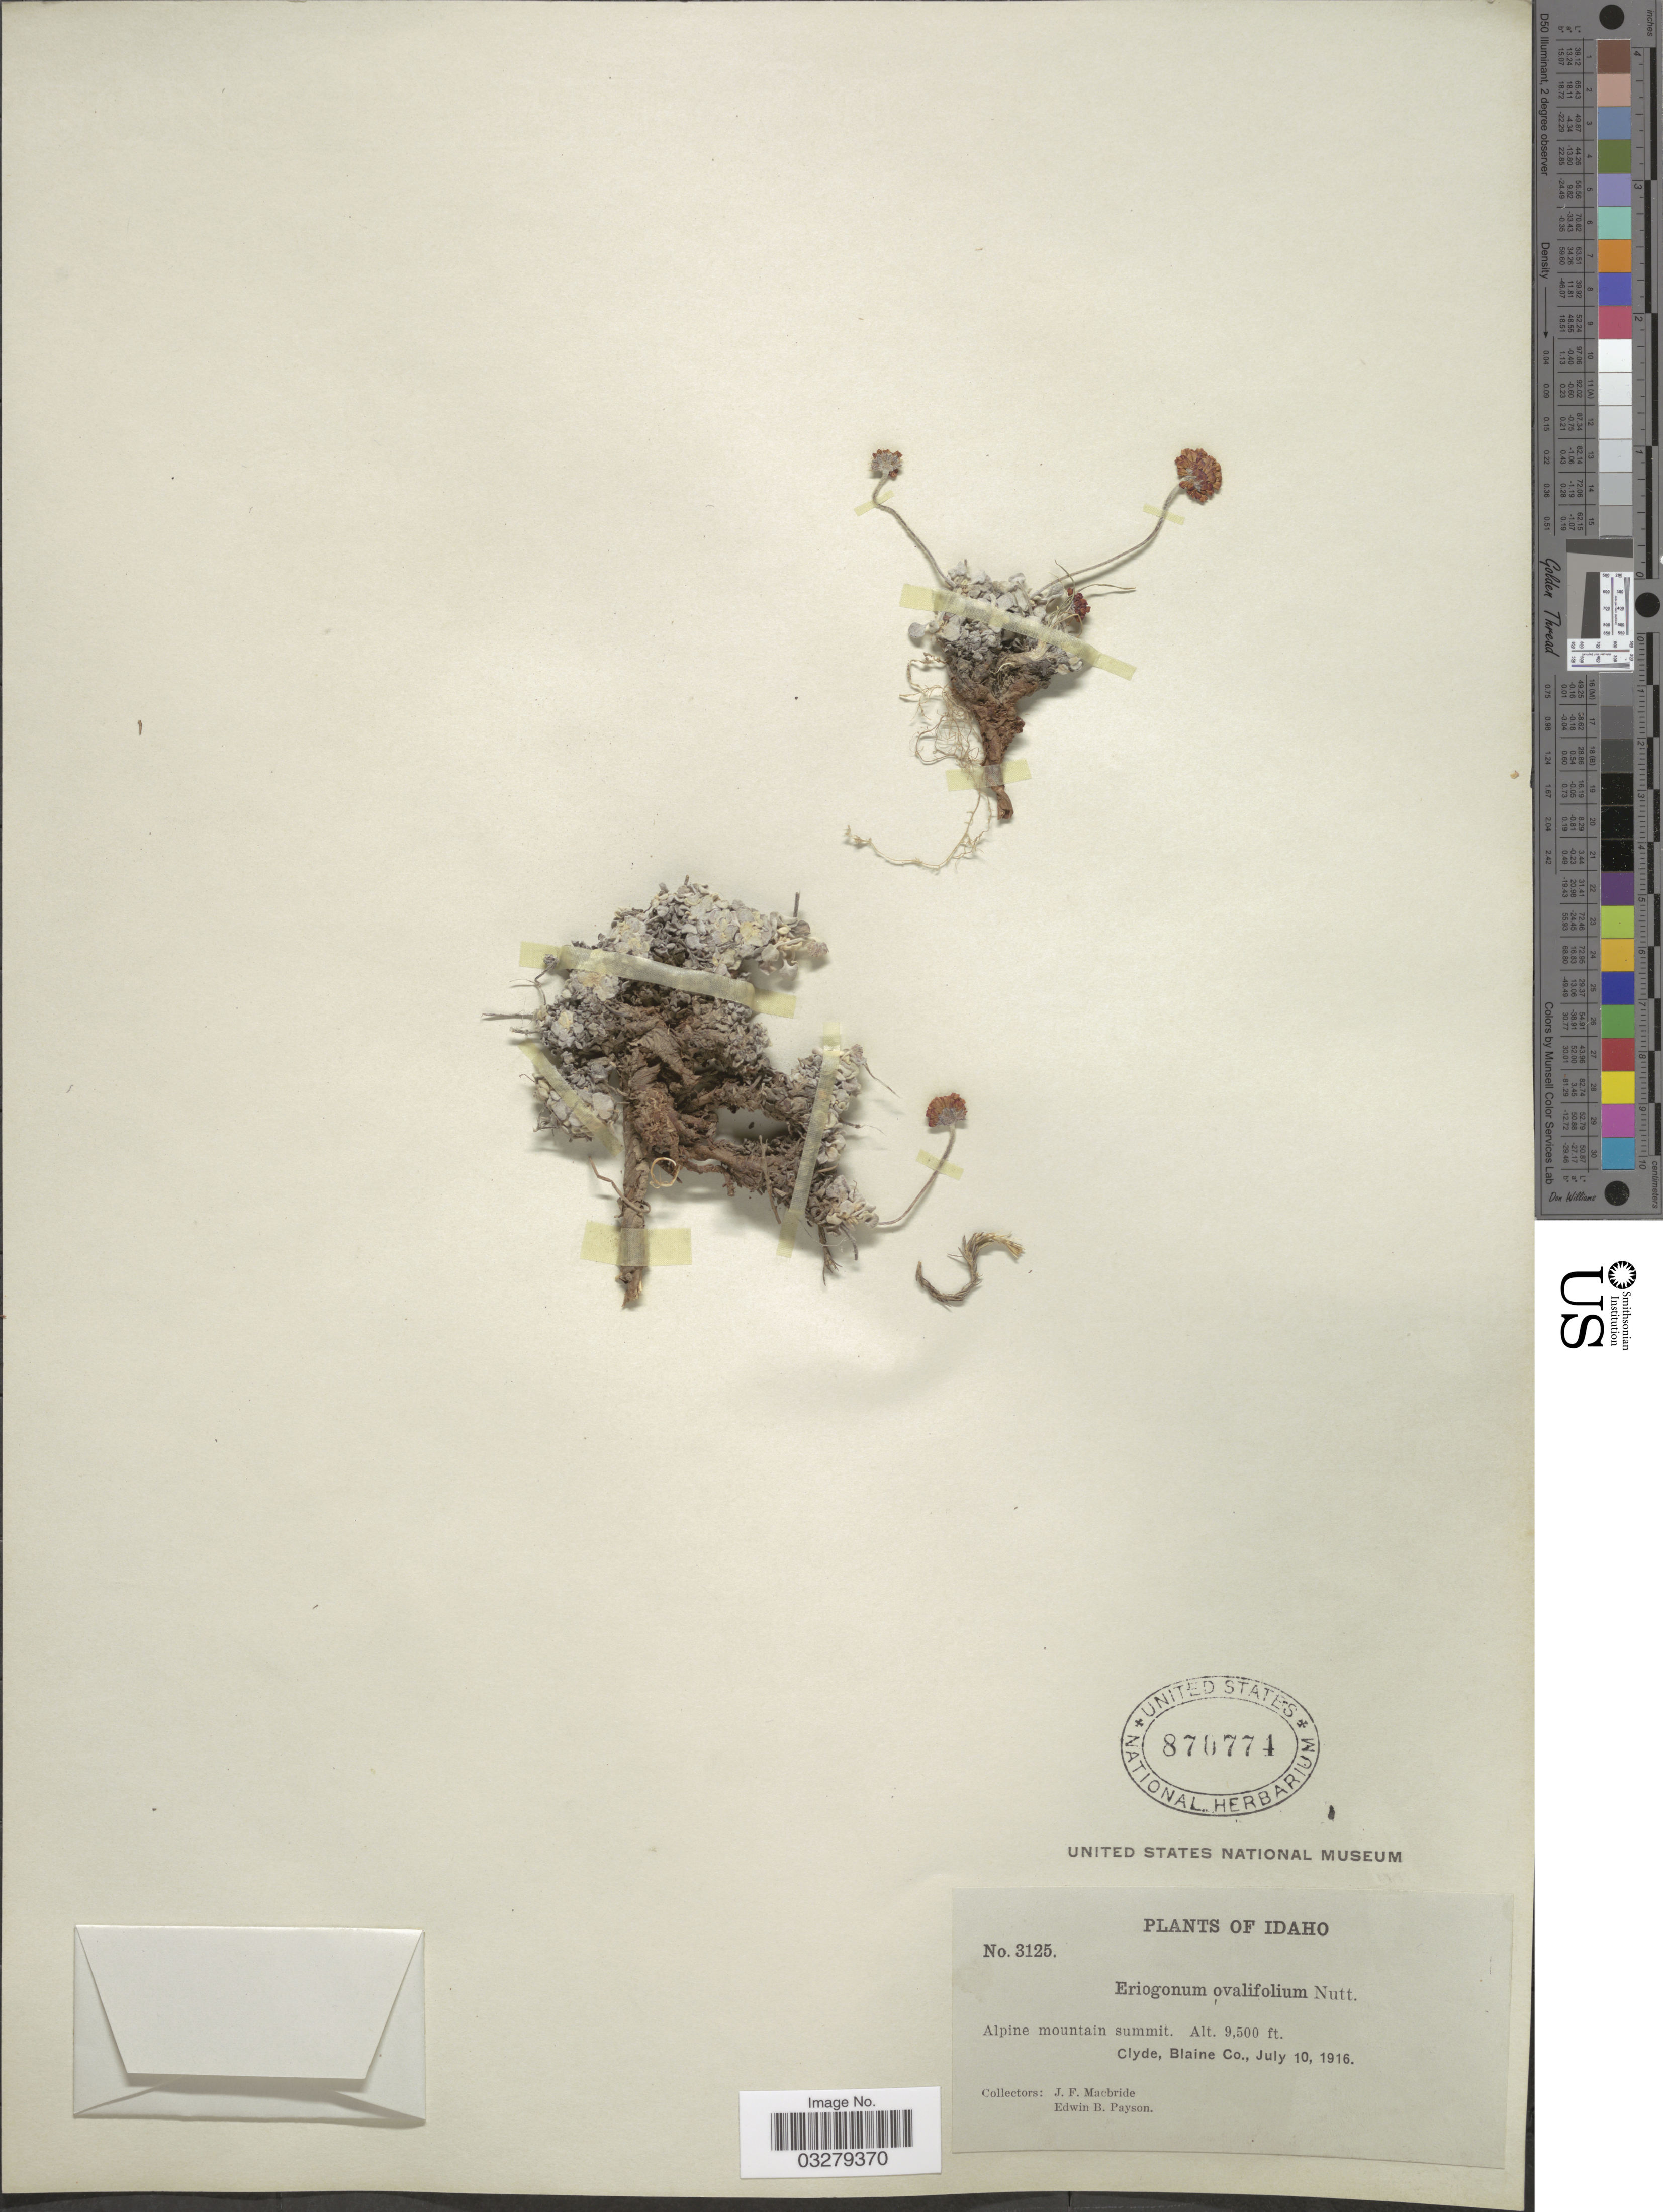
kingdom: Plantae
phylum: Tracheophyta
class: Magnoliopsida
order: Caryophyllales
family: Polygonaceae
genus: Eriogonum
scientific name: Eriogonum ovalifolium var. depressum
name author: Blank.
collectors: J. F. Macbride & E. B. Payson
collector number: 3125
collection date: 1916-07-10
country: United States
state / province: Idaho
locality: Alpine mountain summit, Clyde, Blaine Co.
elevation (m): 2896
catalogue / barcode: US 870774